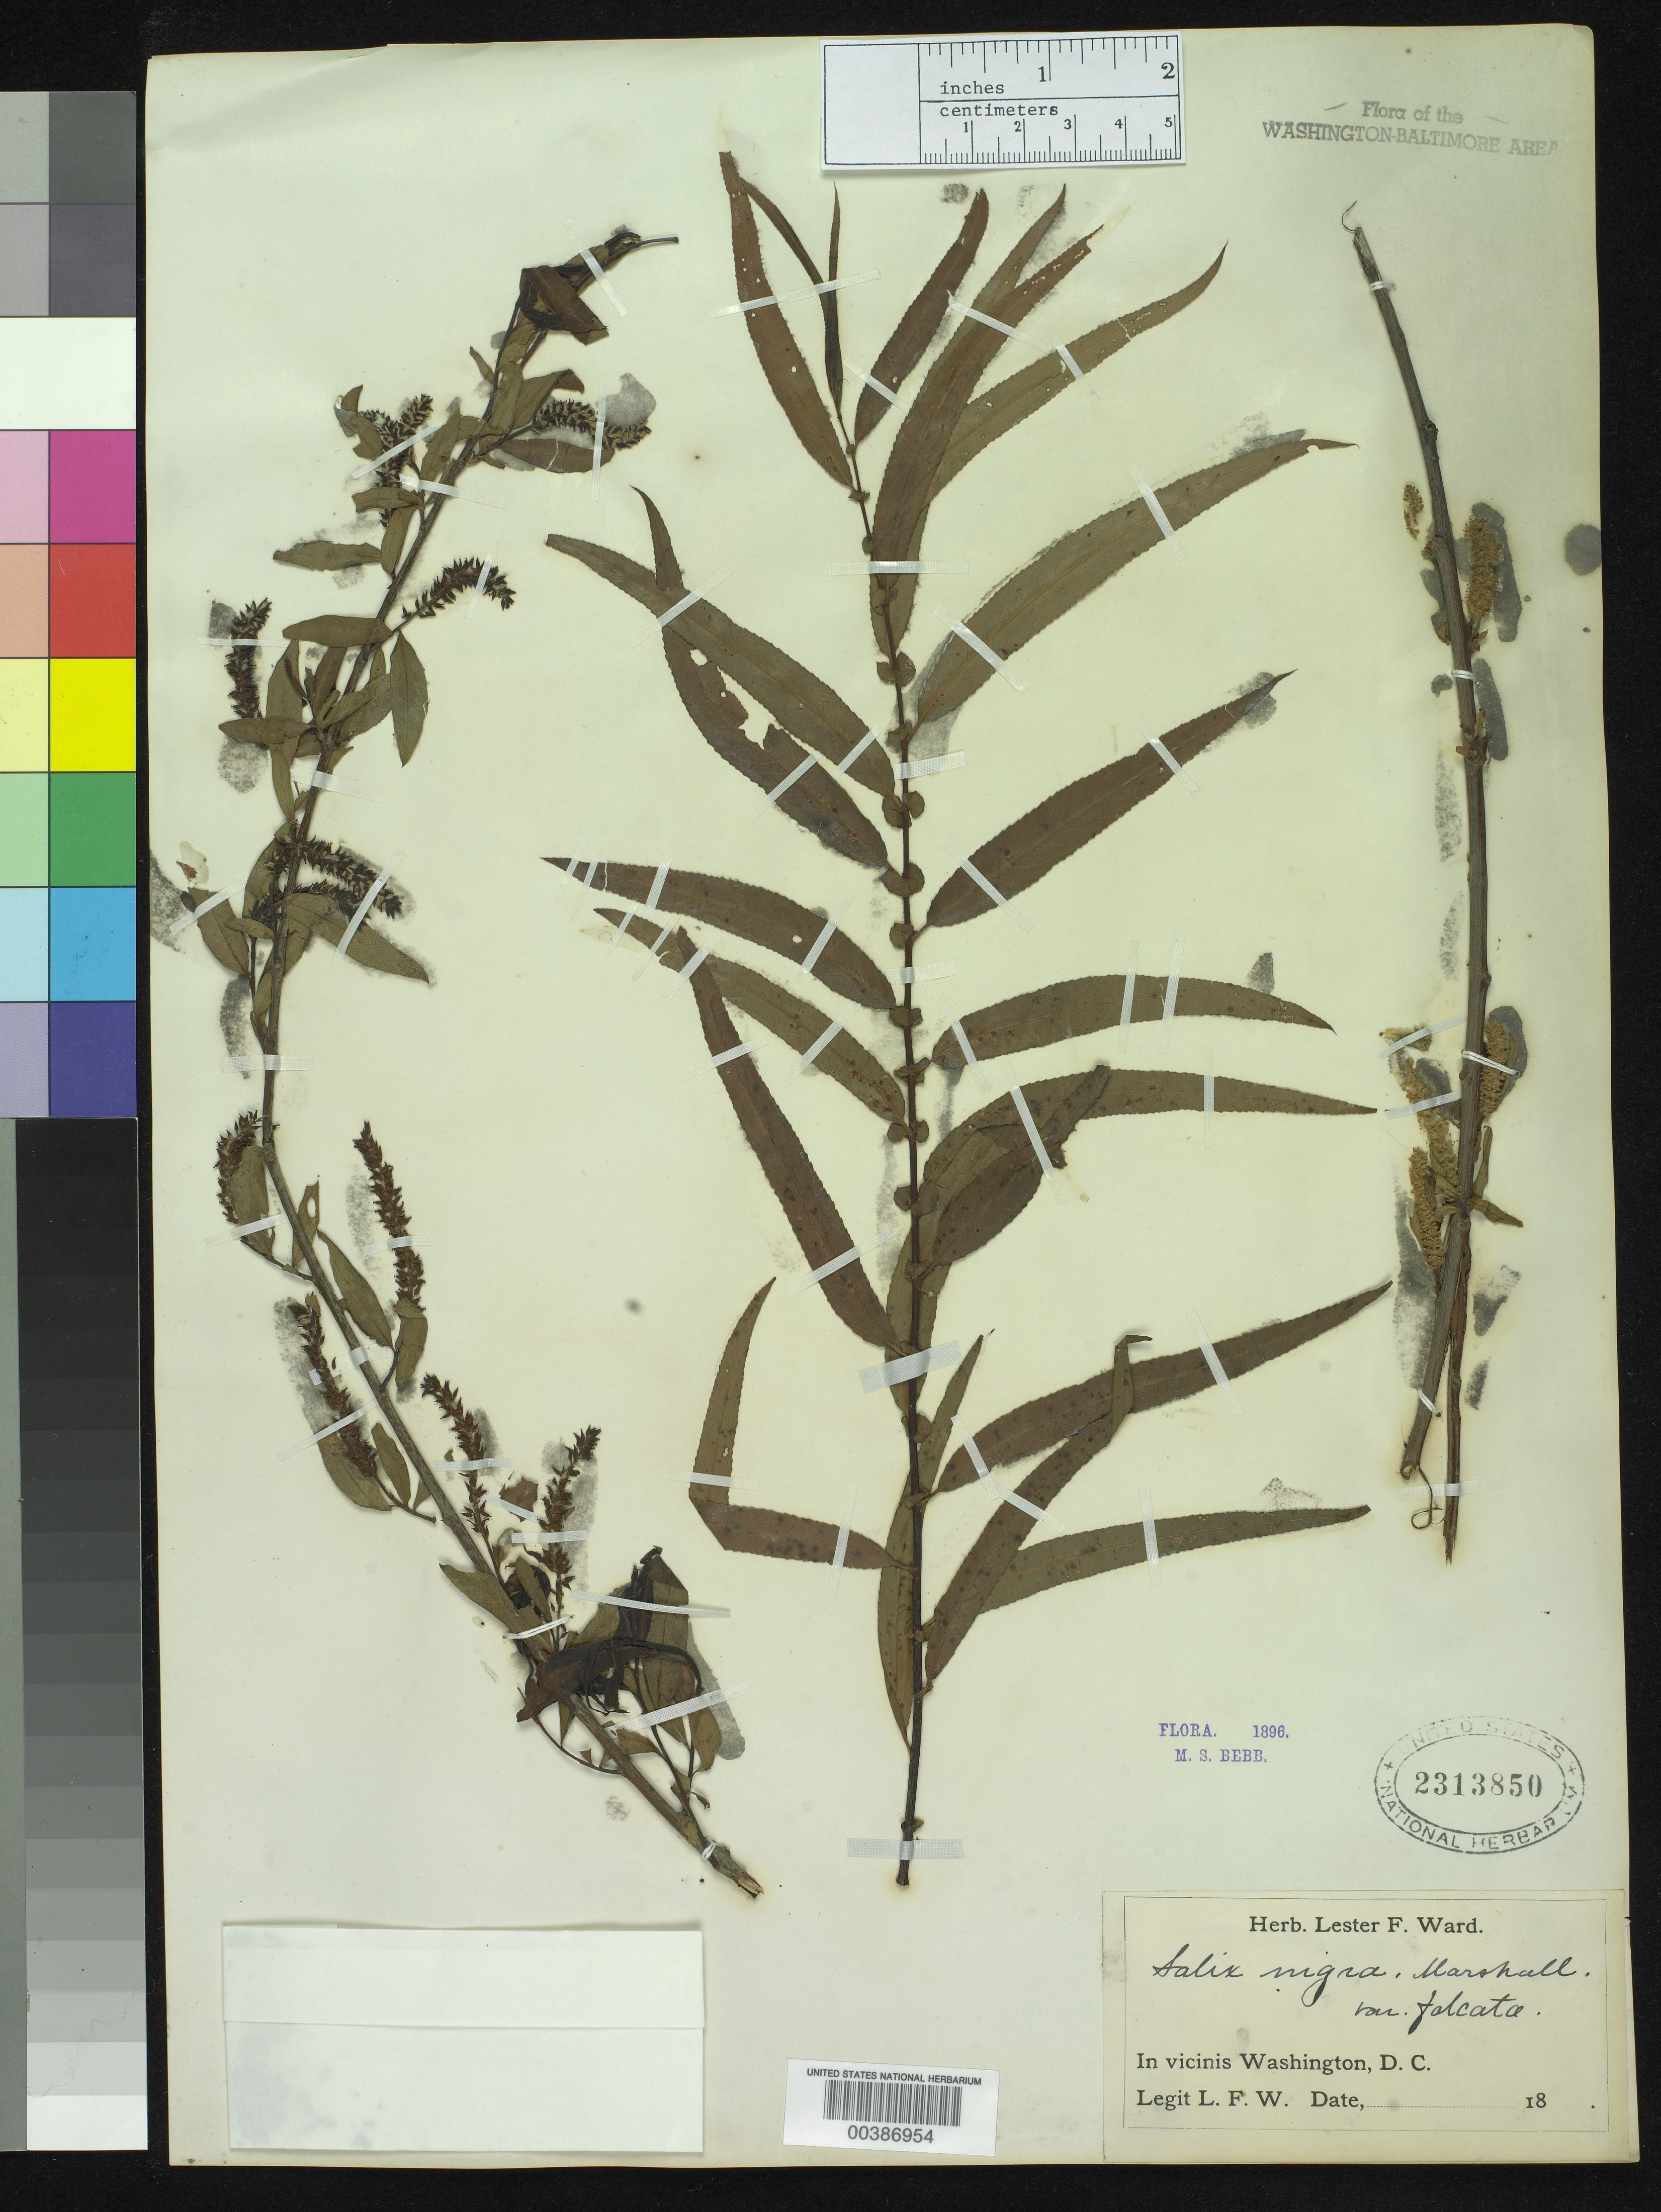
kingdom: Plantae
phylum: Tracheophyta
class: Magnoliopsida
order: Malpighiales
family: Salicaceae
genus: Salix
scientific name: Salix nigra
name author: Marshall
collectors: L. F. Ward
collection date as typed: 18--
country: United States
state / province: District of Columbia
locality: G.P.W., Washington D.C. area.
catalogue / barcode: US 2313850